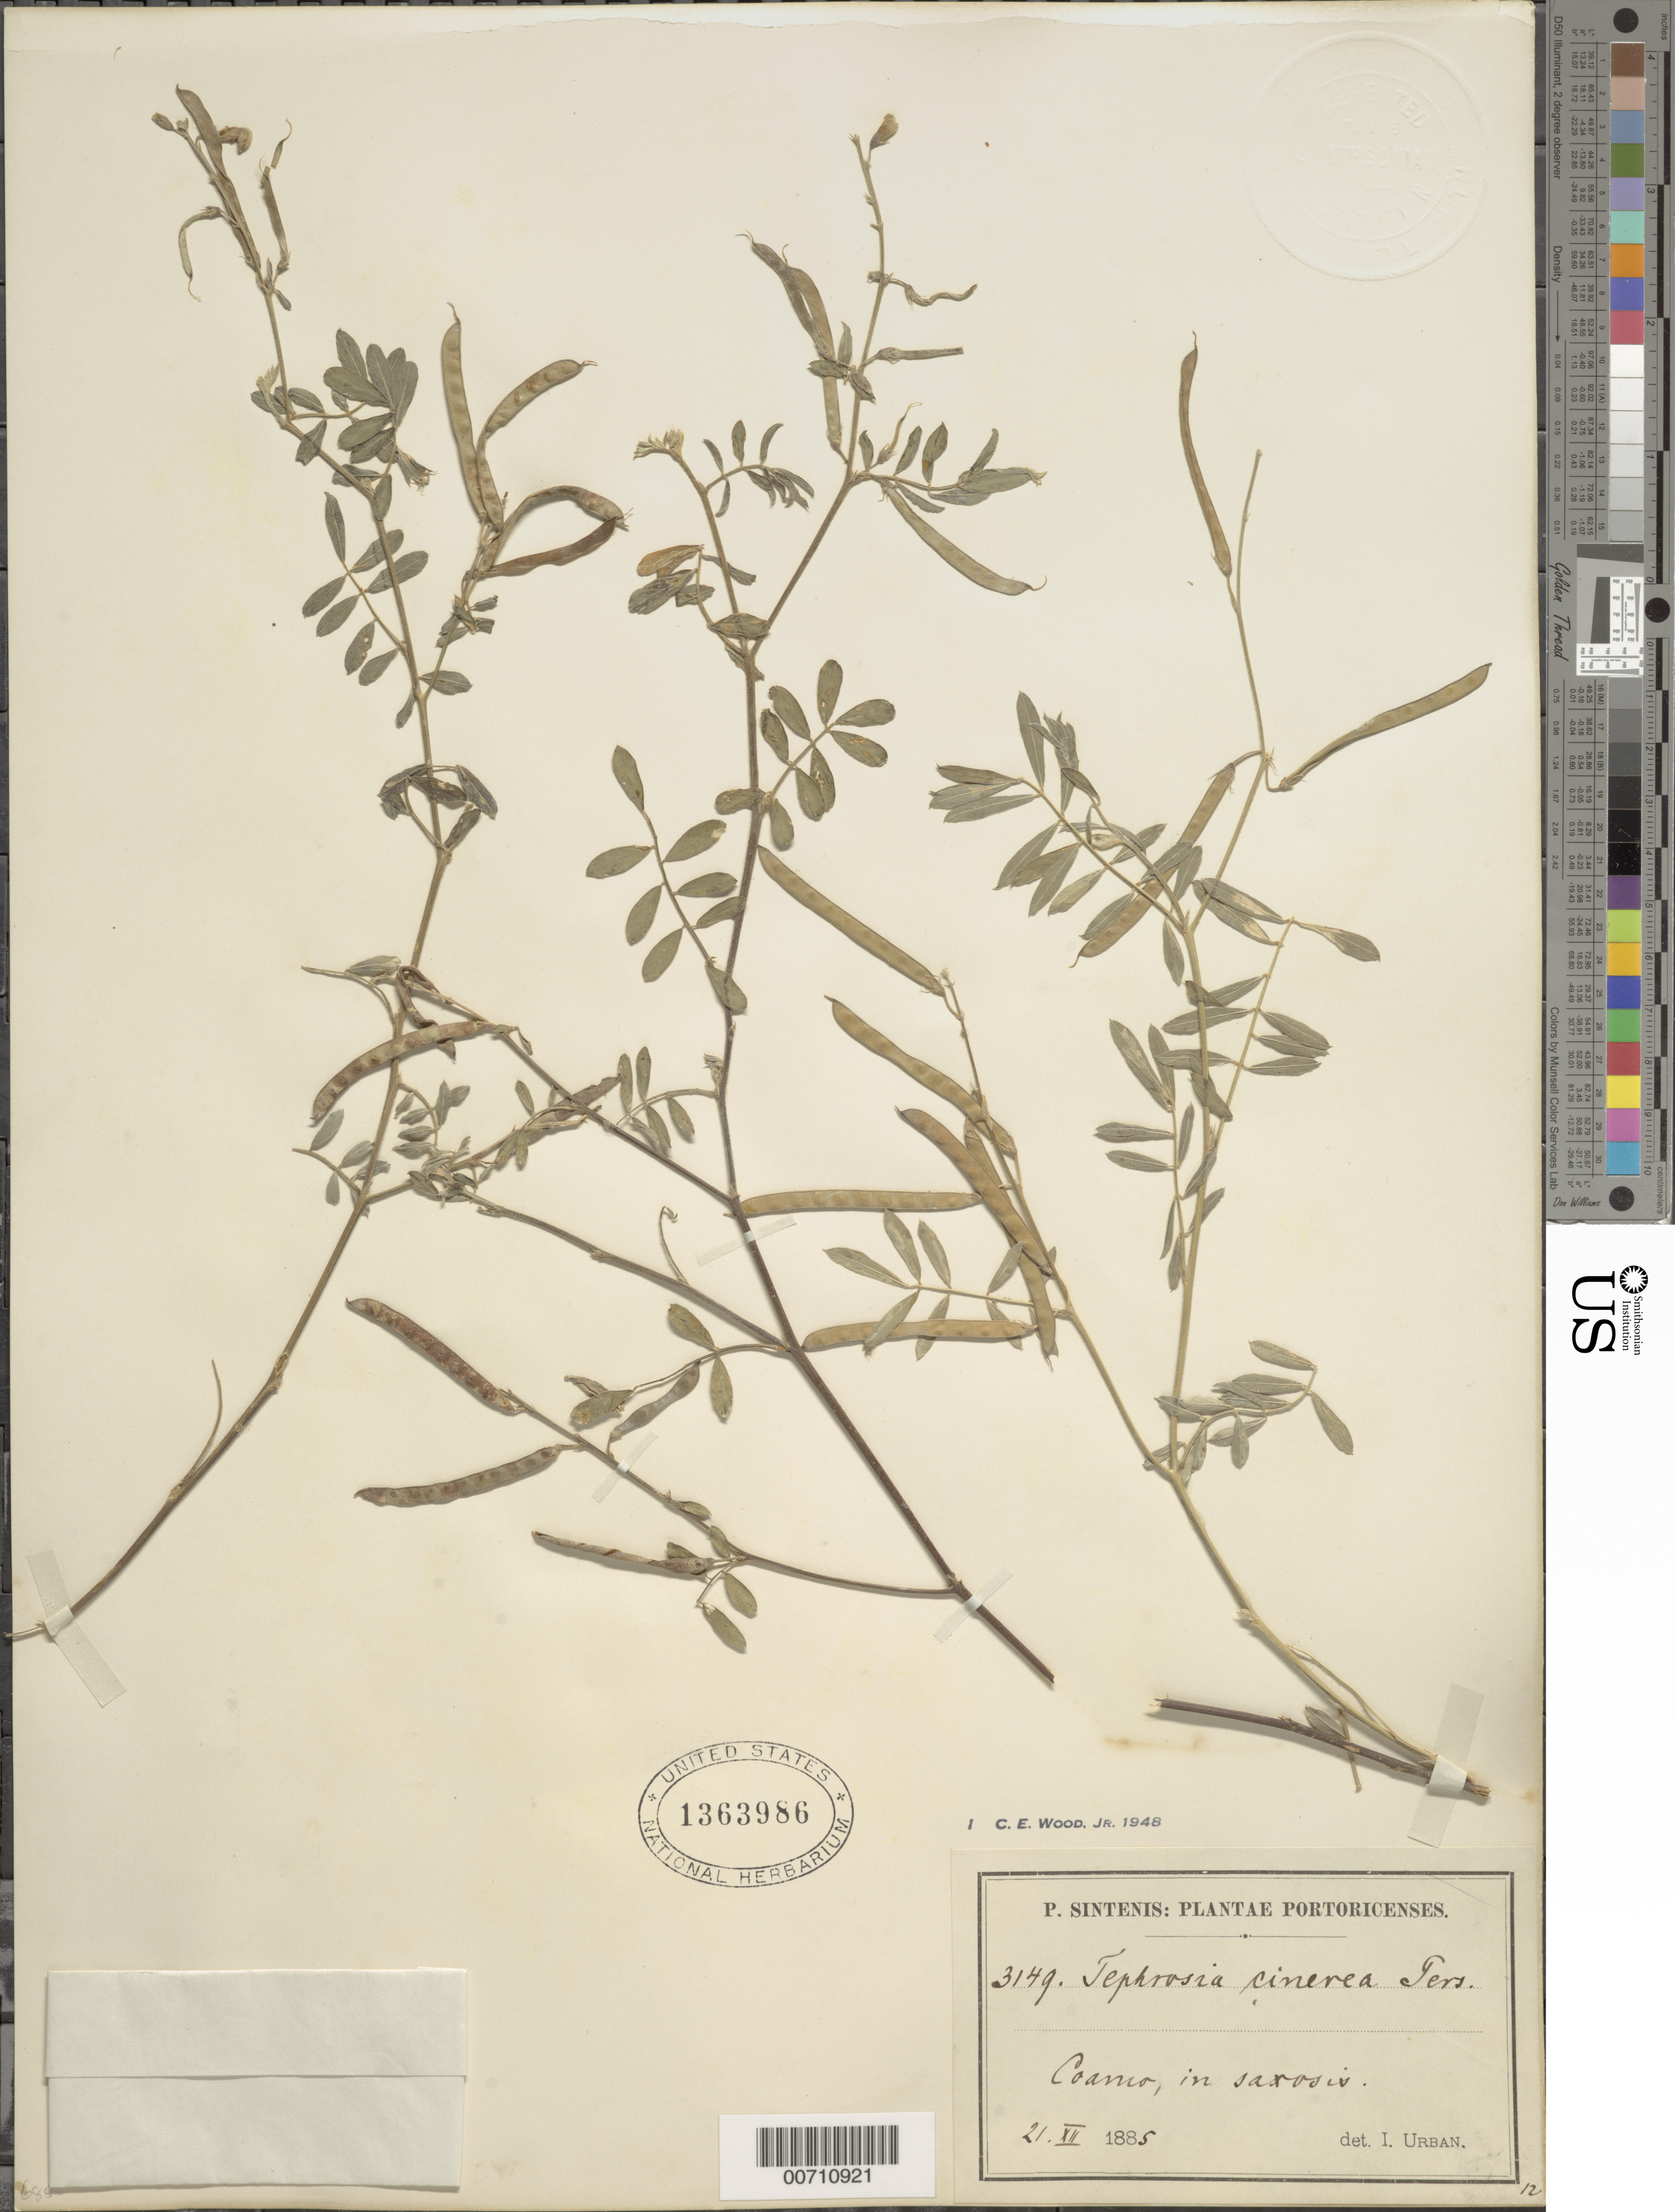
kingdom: Plantae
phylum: Tracheophyta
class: Magnoliopsida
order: Fabales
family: Fabaceae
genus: Tephrosia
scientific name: Tephrosia cinerea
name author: (L.) Pers.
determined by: Urban, Ignatz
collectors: P. Sintenis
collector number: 3149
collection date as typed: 21 Dec 1885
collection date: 1885-12-21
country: Puerto Rico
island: Greater Antilles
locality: Coamo, in saxosis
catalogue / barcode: US 1363986